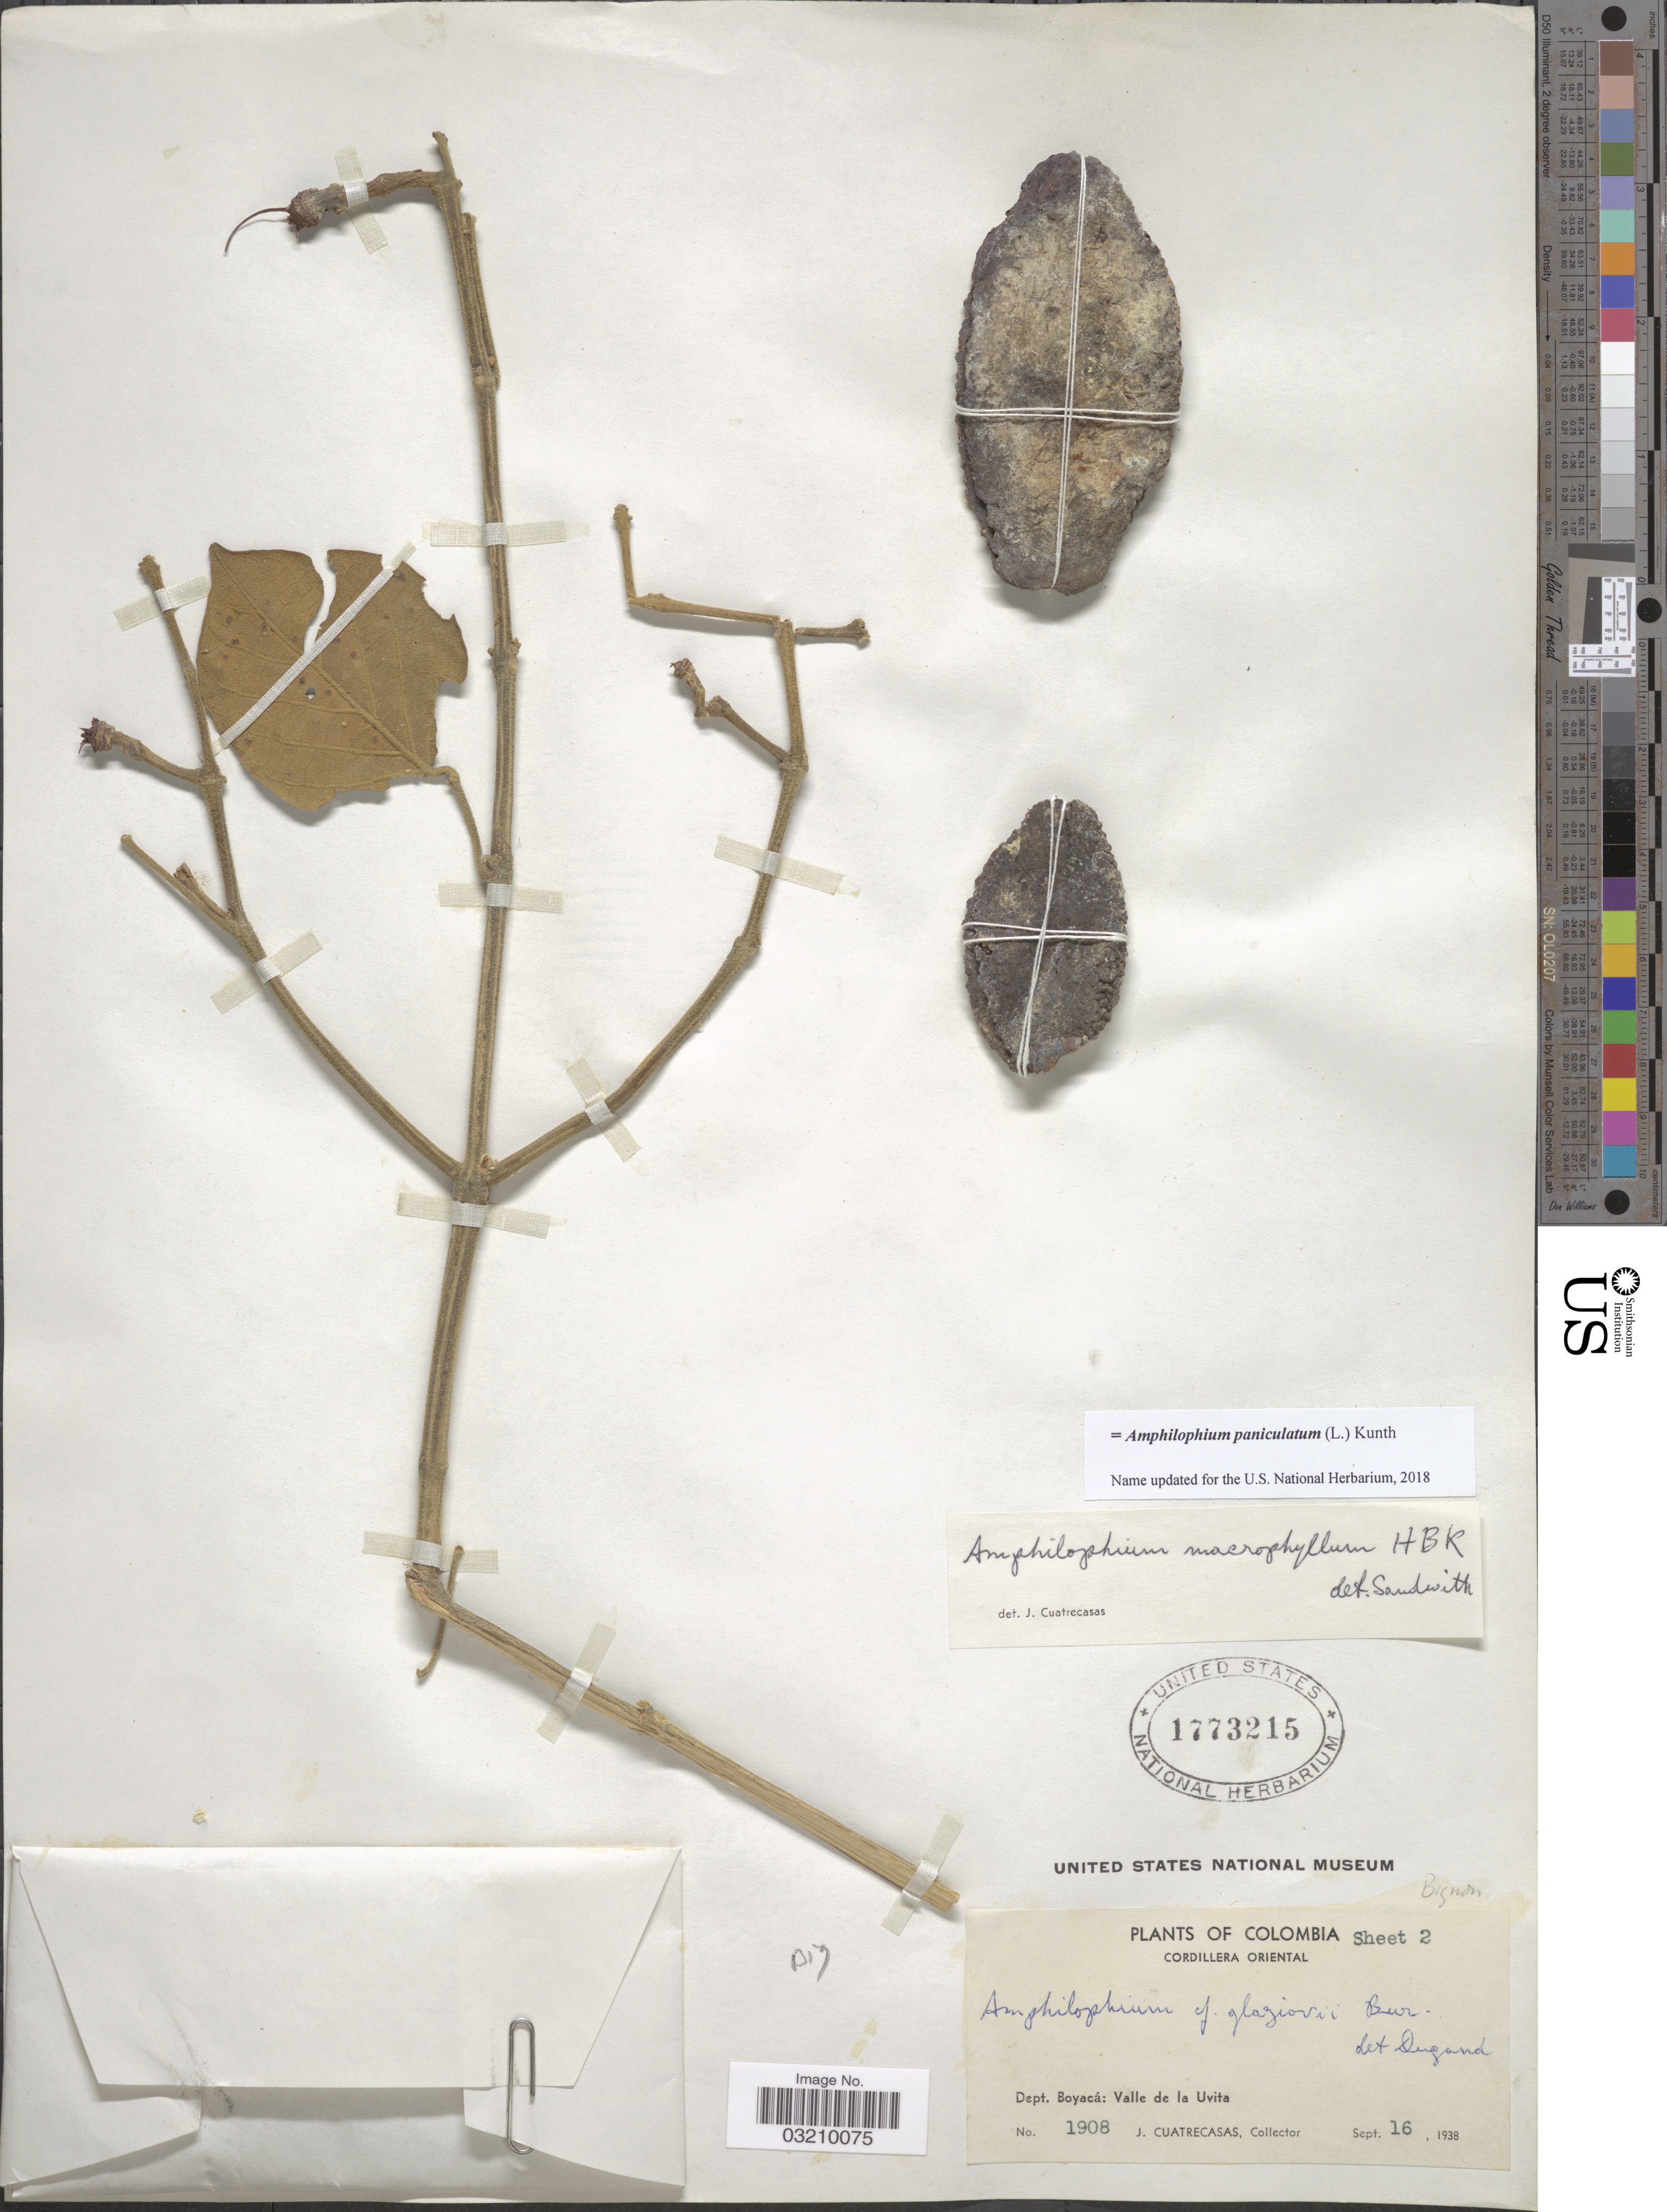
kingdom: Plantae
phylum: Tracheophyta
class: Magnoliopsida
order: Lamiales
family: Bignoniaceae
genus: Amphilophium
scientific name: Amphilophium paniculatum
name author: (L.) Kunth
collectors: J. Cuatrecasas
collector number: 1908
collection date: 1938-09-16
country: Colombia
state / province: Boyacá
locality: Cordillera Oriental. Dept. Boyacá: Valle de la Uvita.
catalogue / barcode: US 1773215